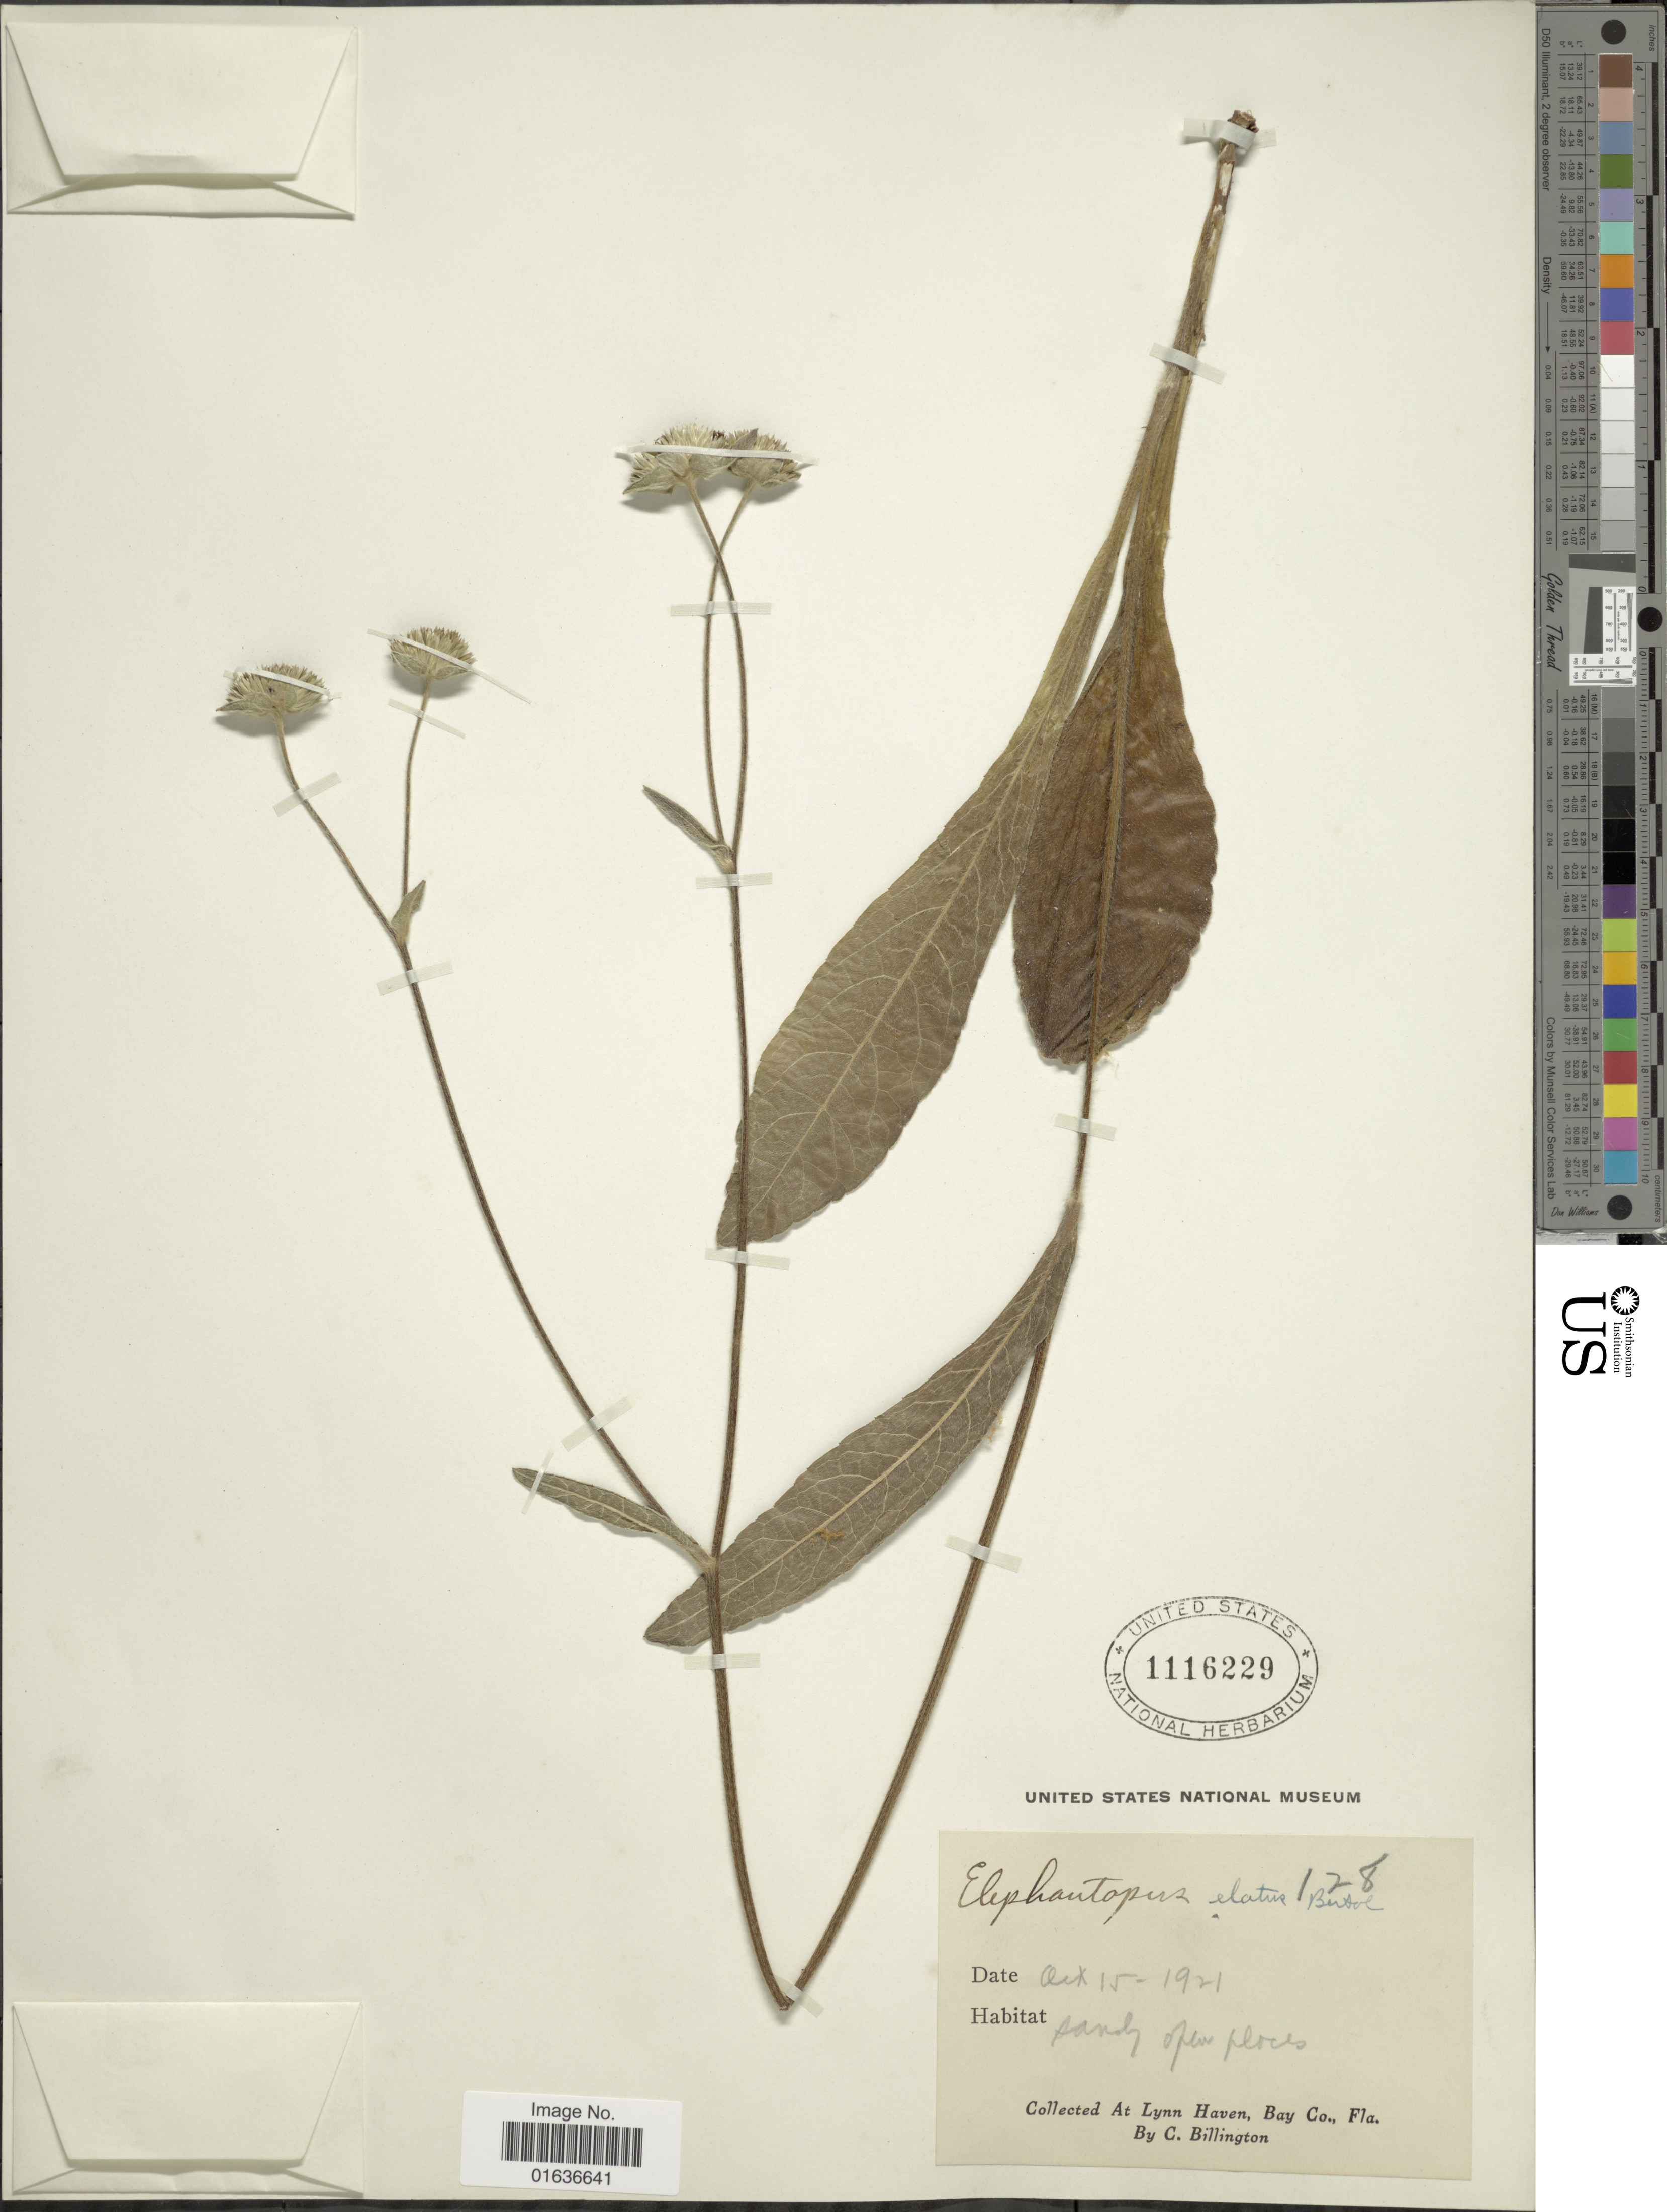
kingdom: Plantae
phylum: Tracheophyta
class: Magnoliopsida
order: Asterales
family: Asteraceae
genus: Elephantopus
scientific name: Elephantopus elatus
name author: Bertol.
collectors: C. Billington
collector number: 128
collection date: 1921-10-15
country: United States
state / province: Florida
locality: Lynn Haven, Bay Co.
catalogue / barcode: US 1116229